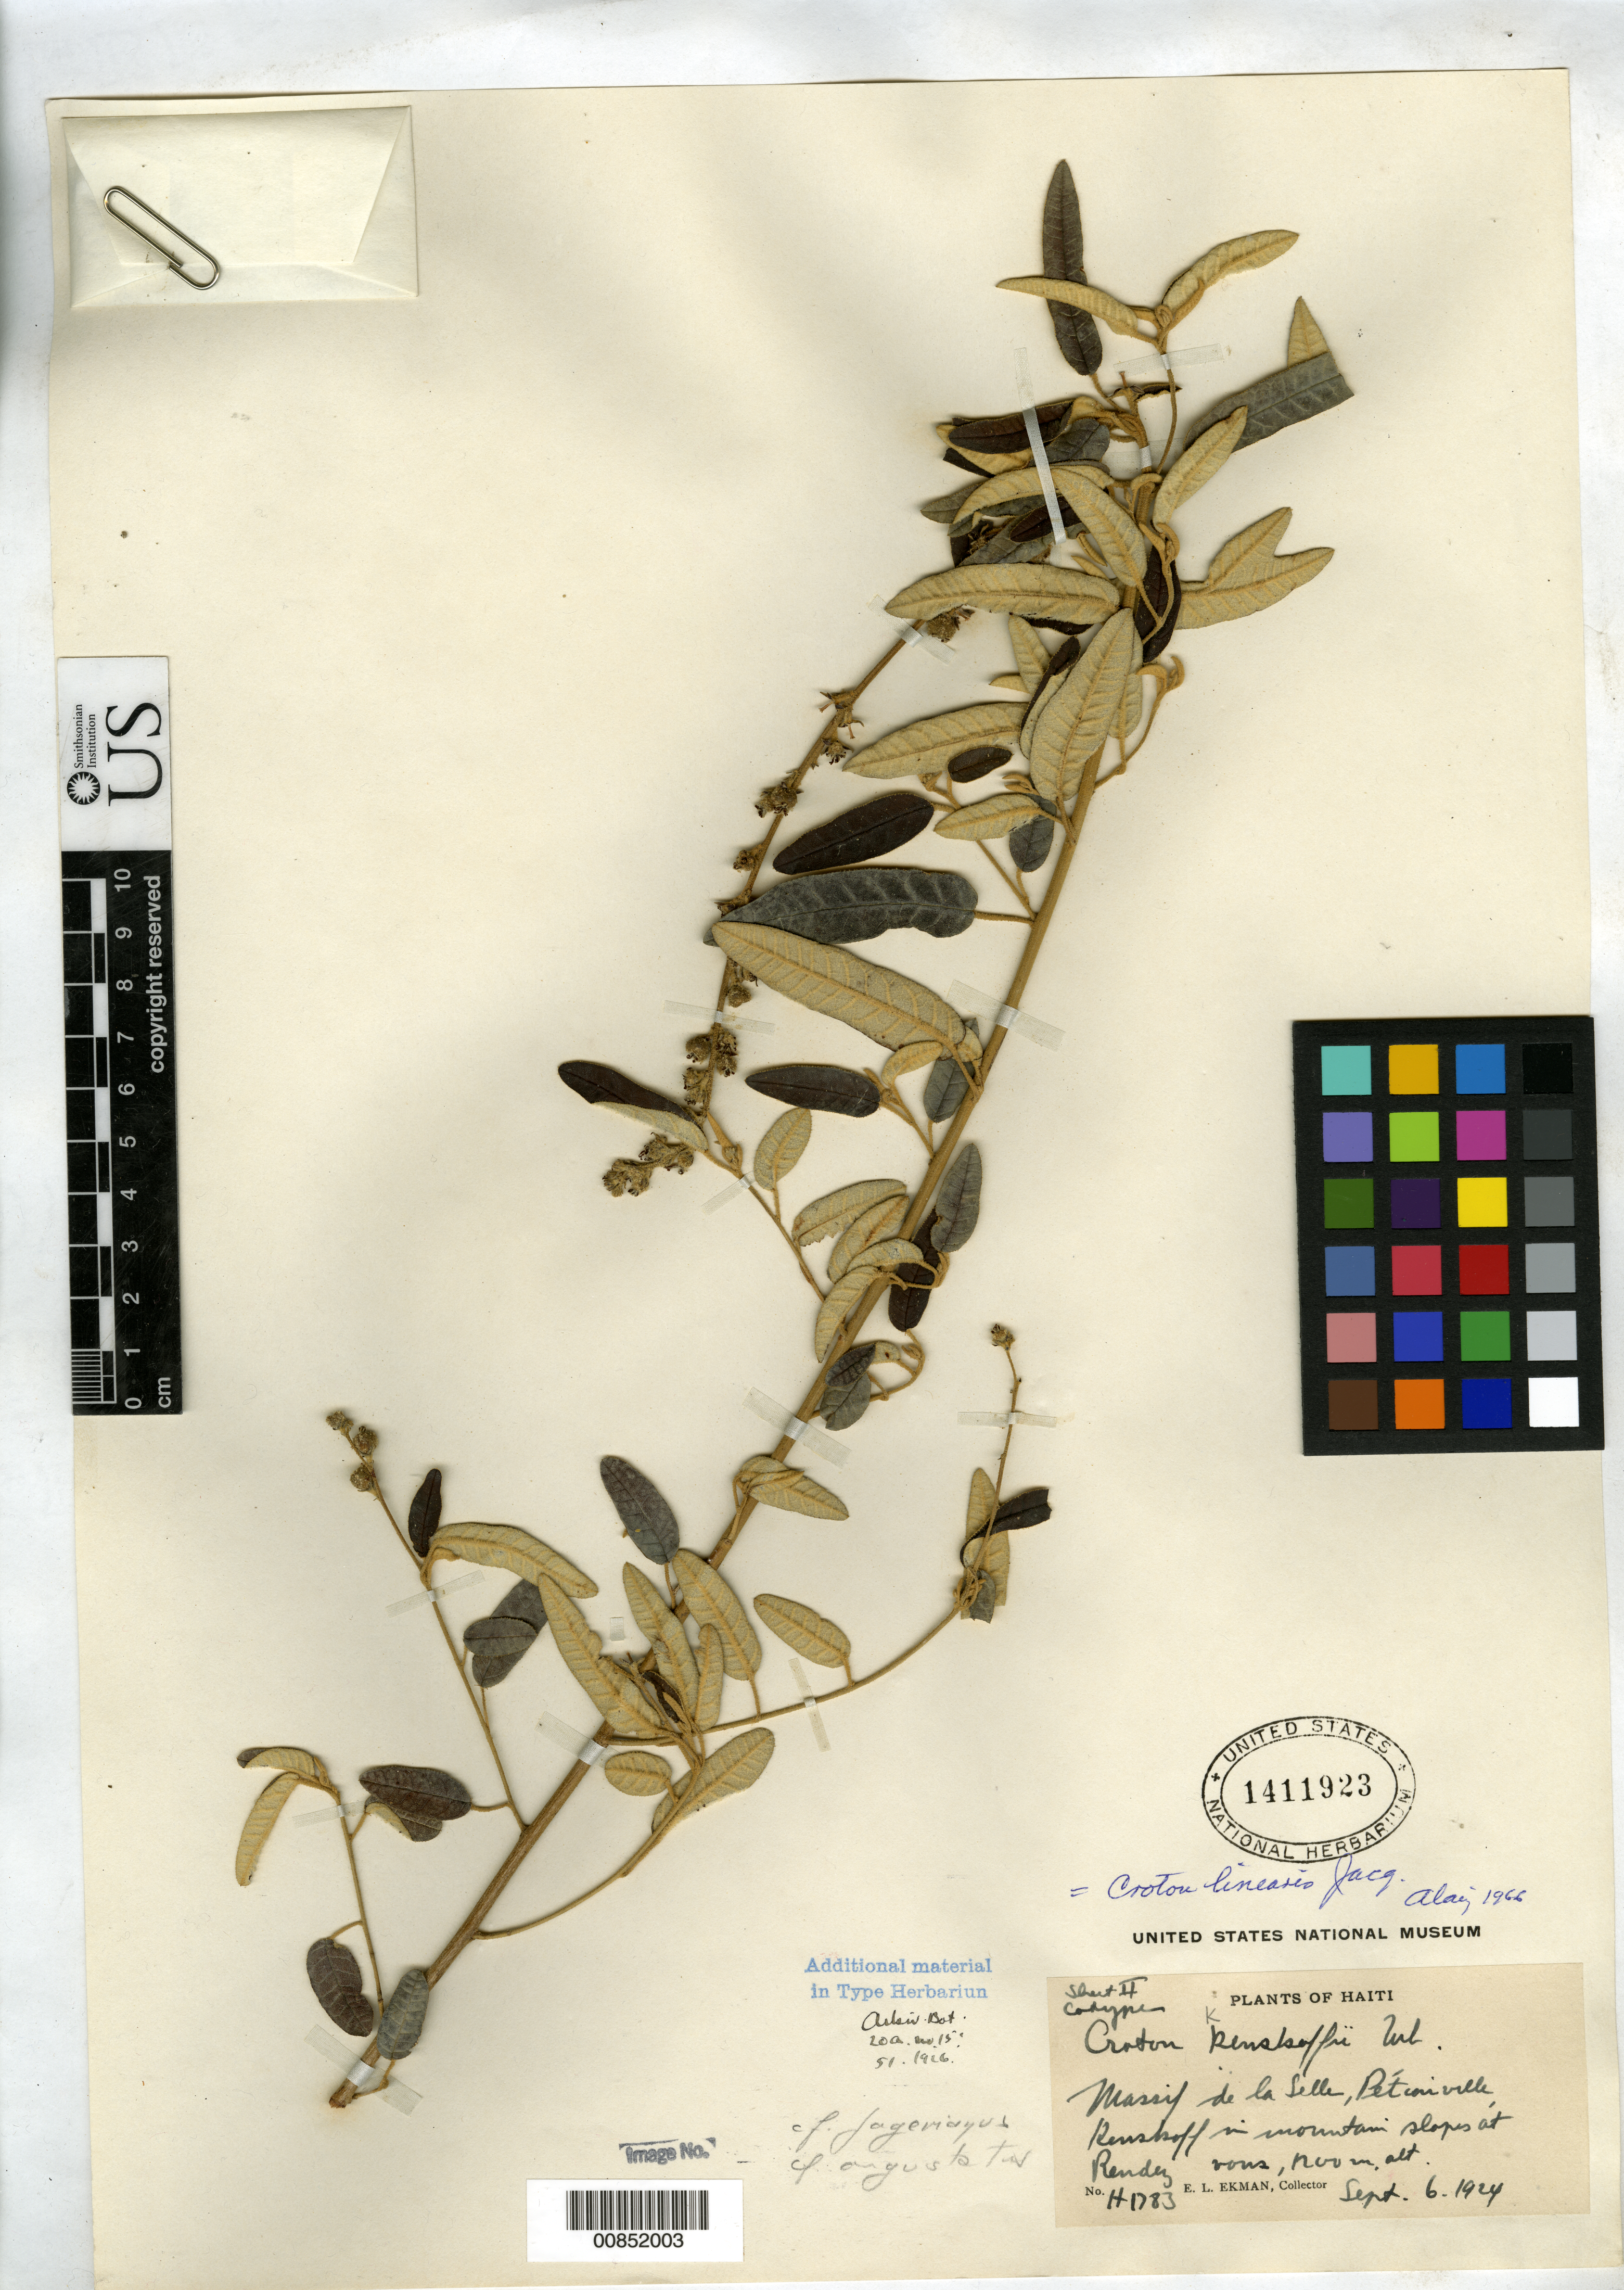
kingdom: Plantae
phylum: Tracheophyta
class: Magnoliopsida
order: Malpighiales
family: Euphorbiaceae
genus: Croton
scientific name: Croton kenskoffii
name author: Urb.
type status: Isotype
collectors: E. L. Ekman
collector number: H1783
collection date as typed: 06 Sep 1924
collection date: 1924-09-06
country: Haiti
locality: Massif de La Selle, Petionville, Kenskoff, in mountain slopes of Rendezous [= Rendez-vous?].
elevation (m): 1200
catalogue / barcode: US 1411923